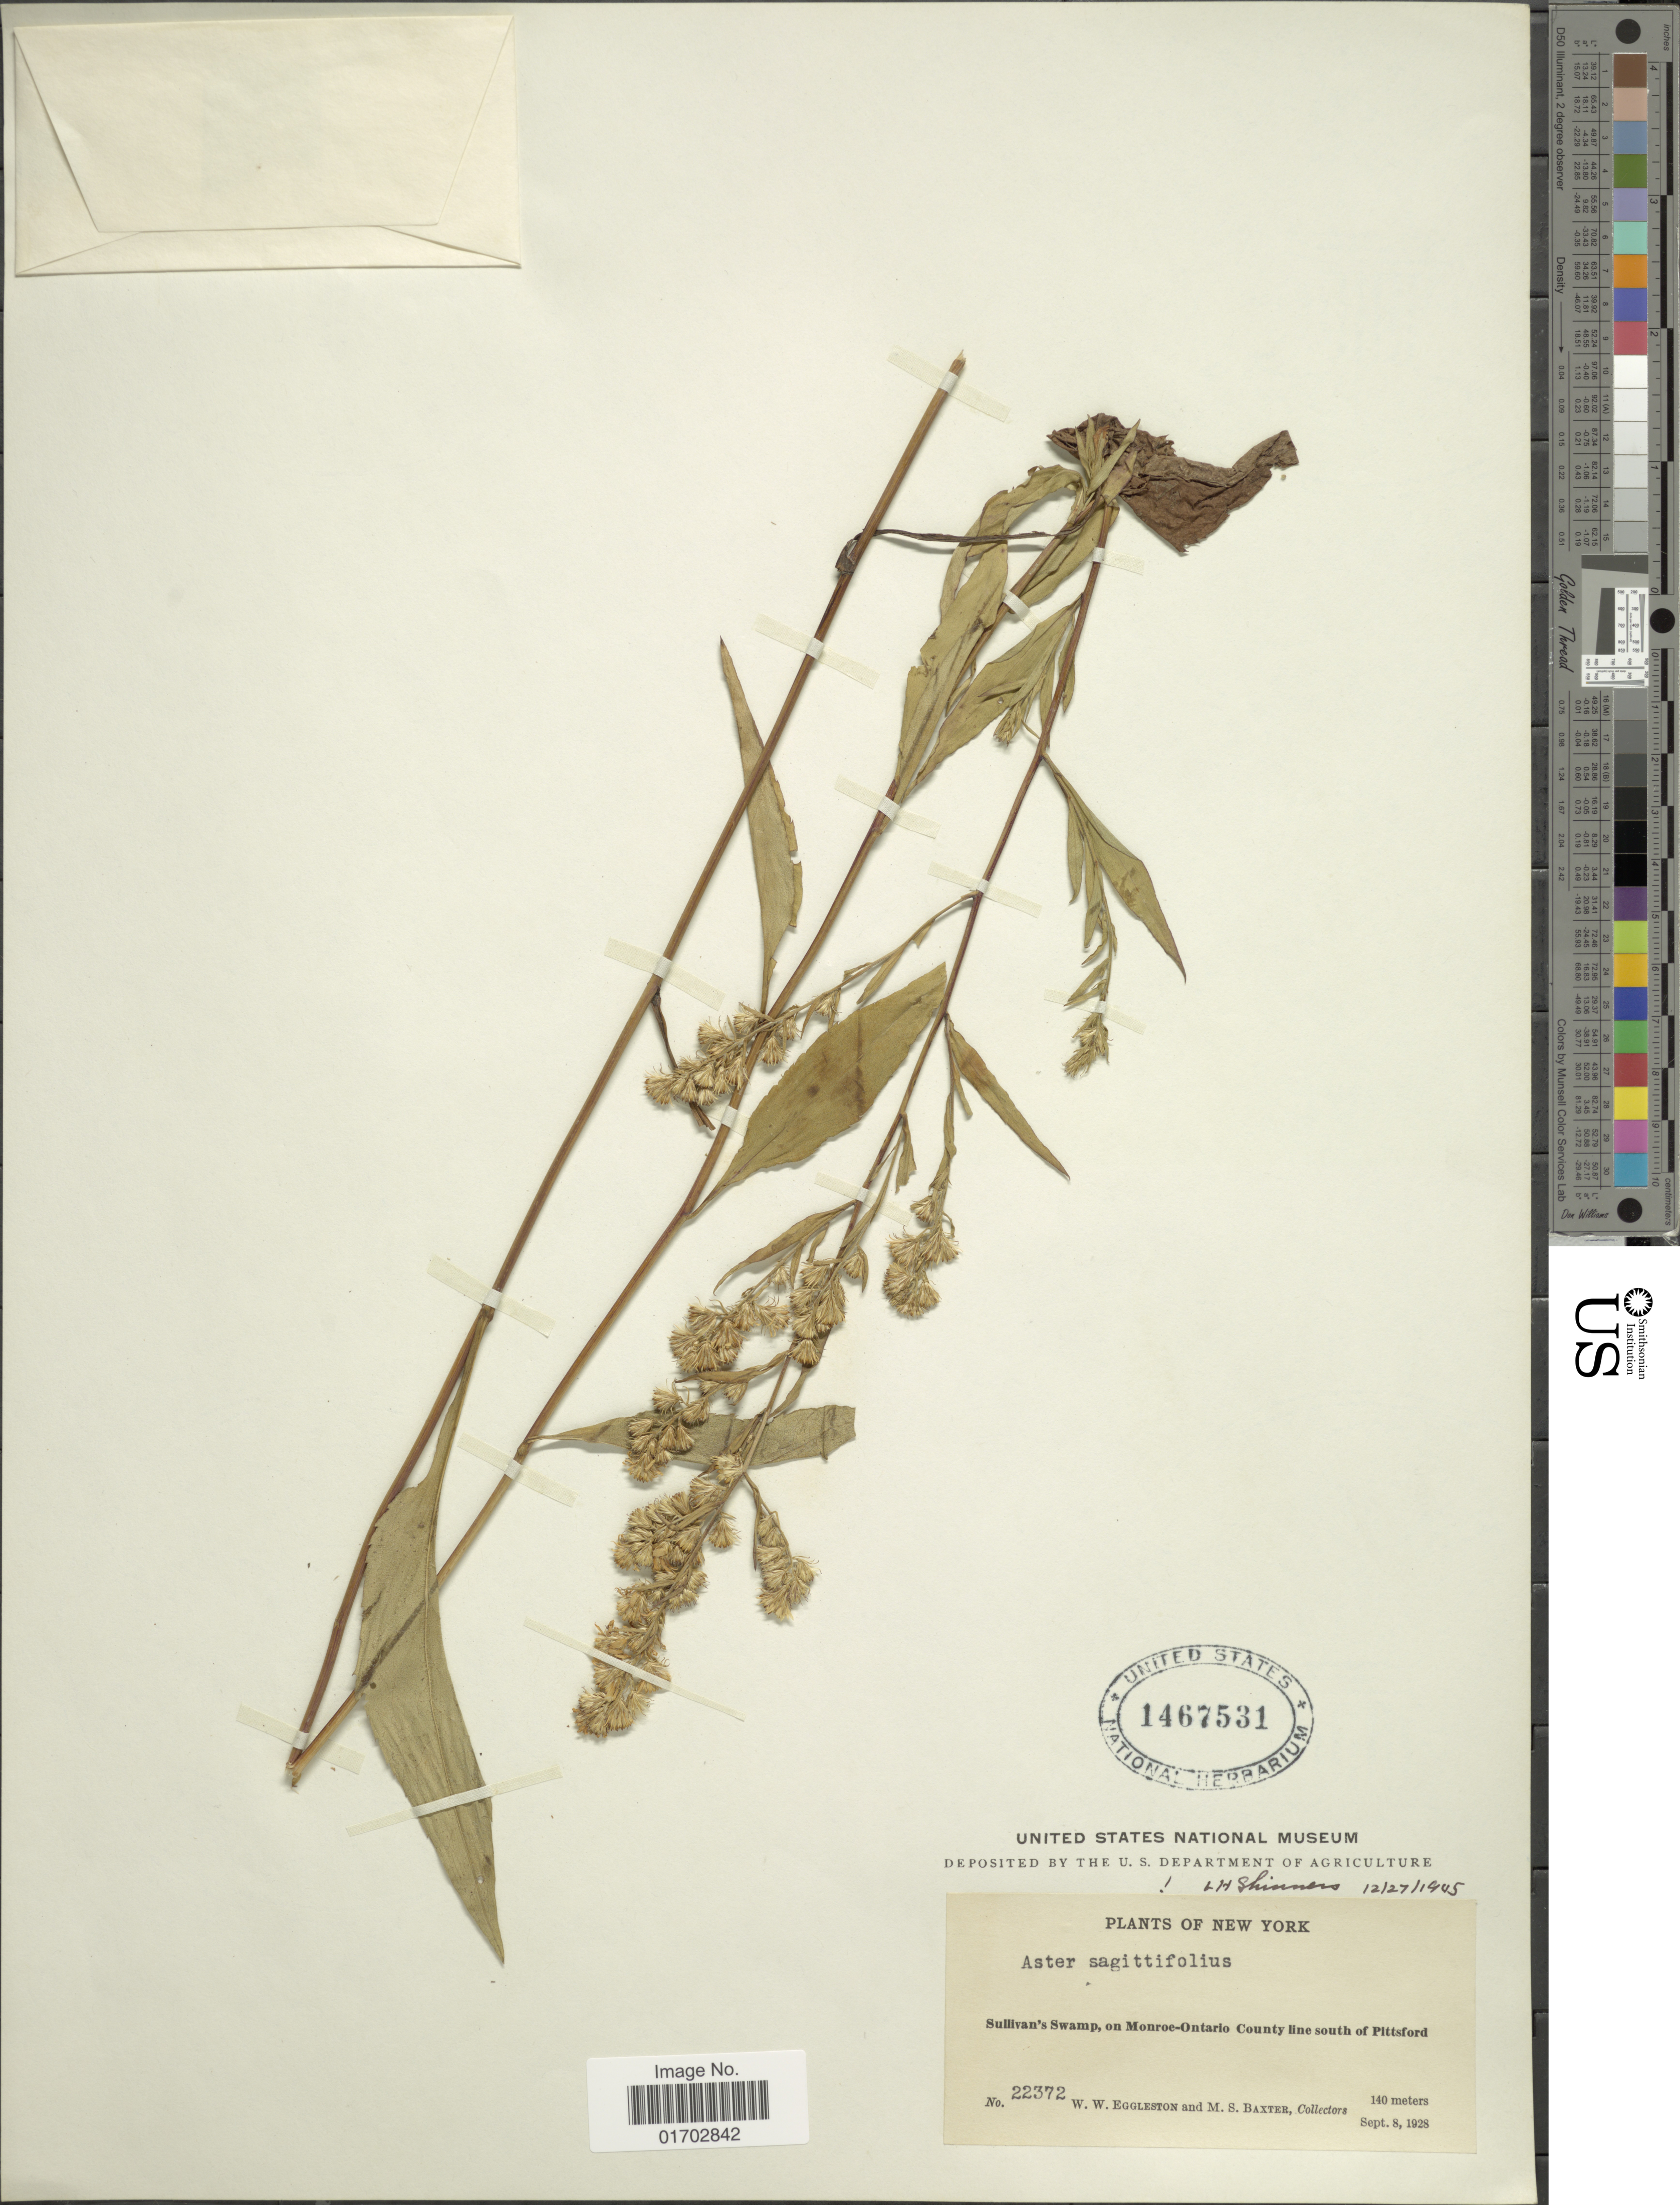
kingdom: Plantae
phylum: Tracheophyta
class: Magnoliopsida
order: Asterales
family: Asteraceae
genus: Symphyotrichum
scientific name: Symphyotrichum sagittifolium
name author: (Wedem. ex Willd.) G.L. Nesom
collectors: W. W. Eggleston & M. Baxter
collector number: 22372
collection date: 1928-09-08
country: United States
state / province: New York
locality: Sullivan's Swamp, on Monroe-Ontario County line south of Pittsford.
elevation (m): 140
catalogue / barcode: US 1467531